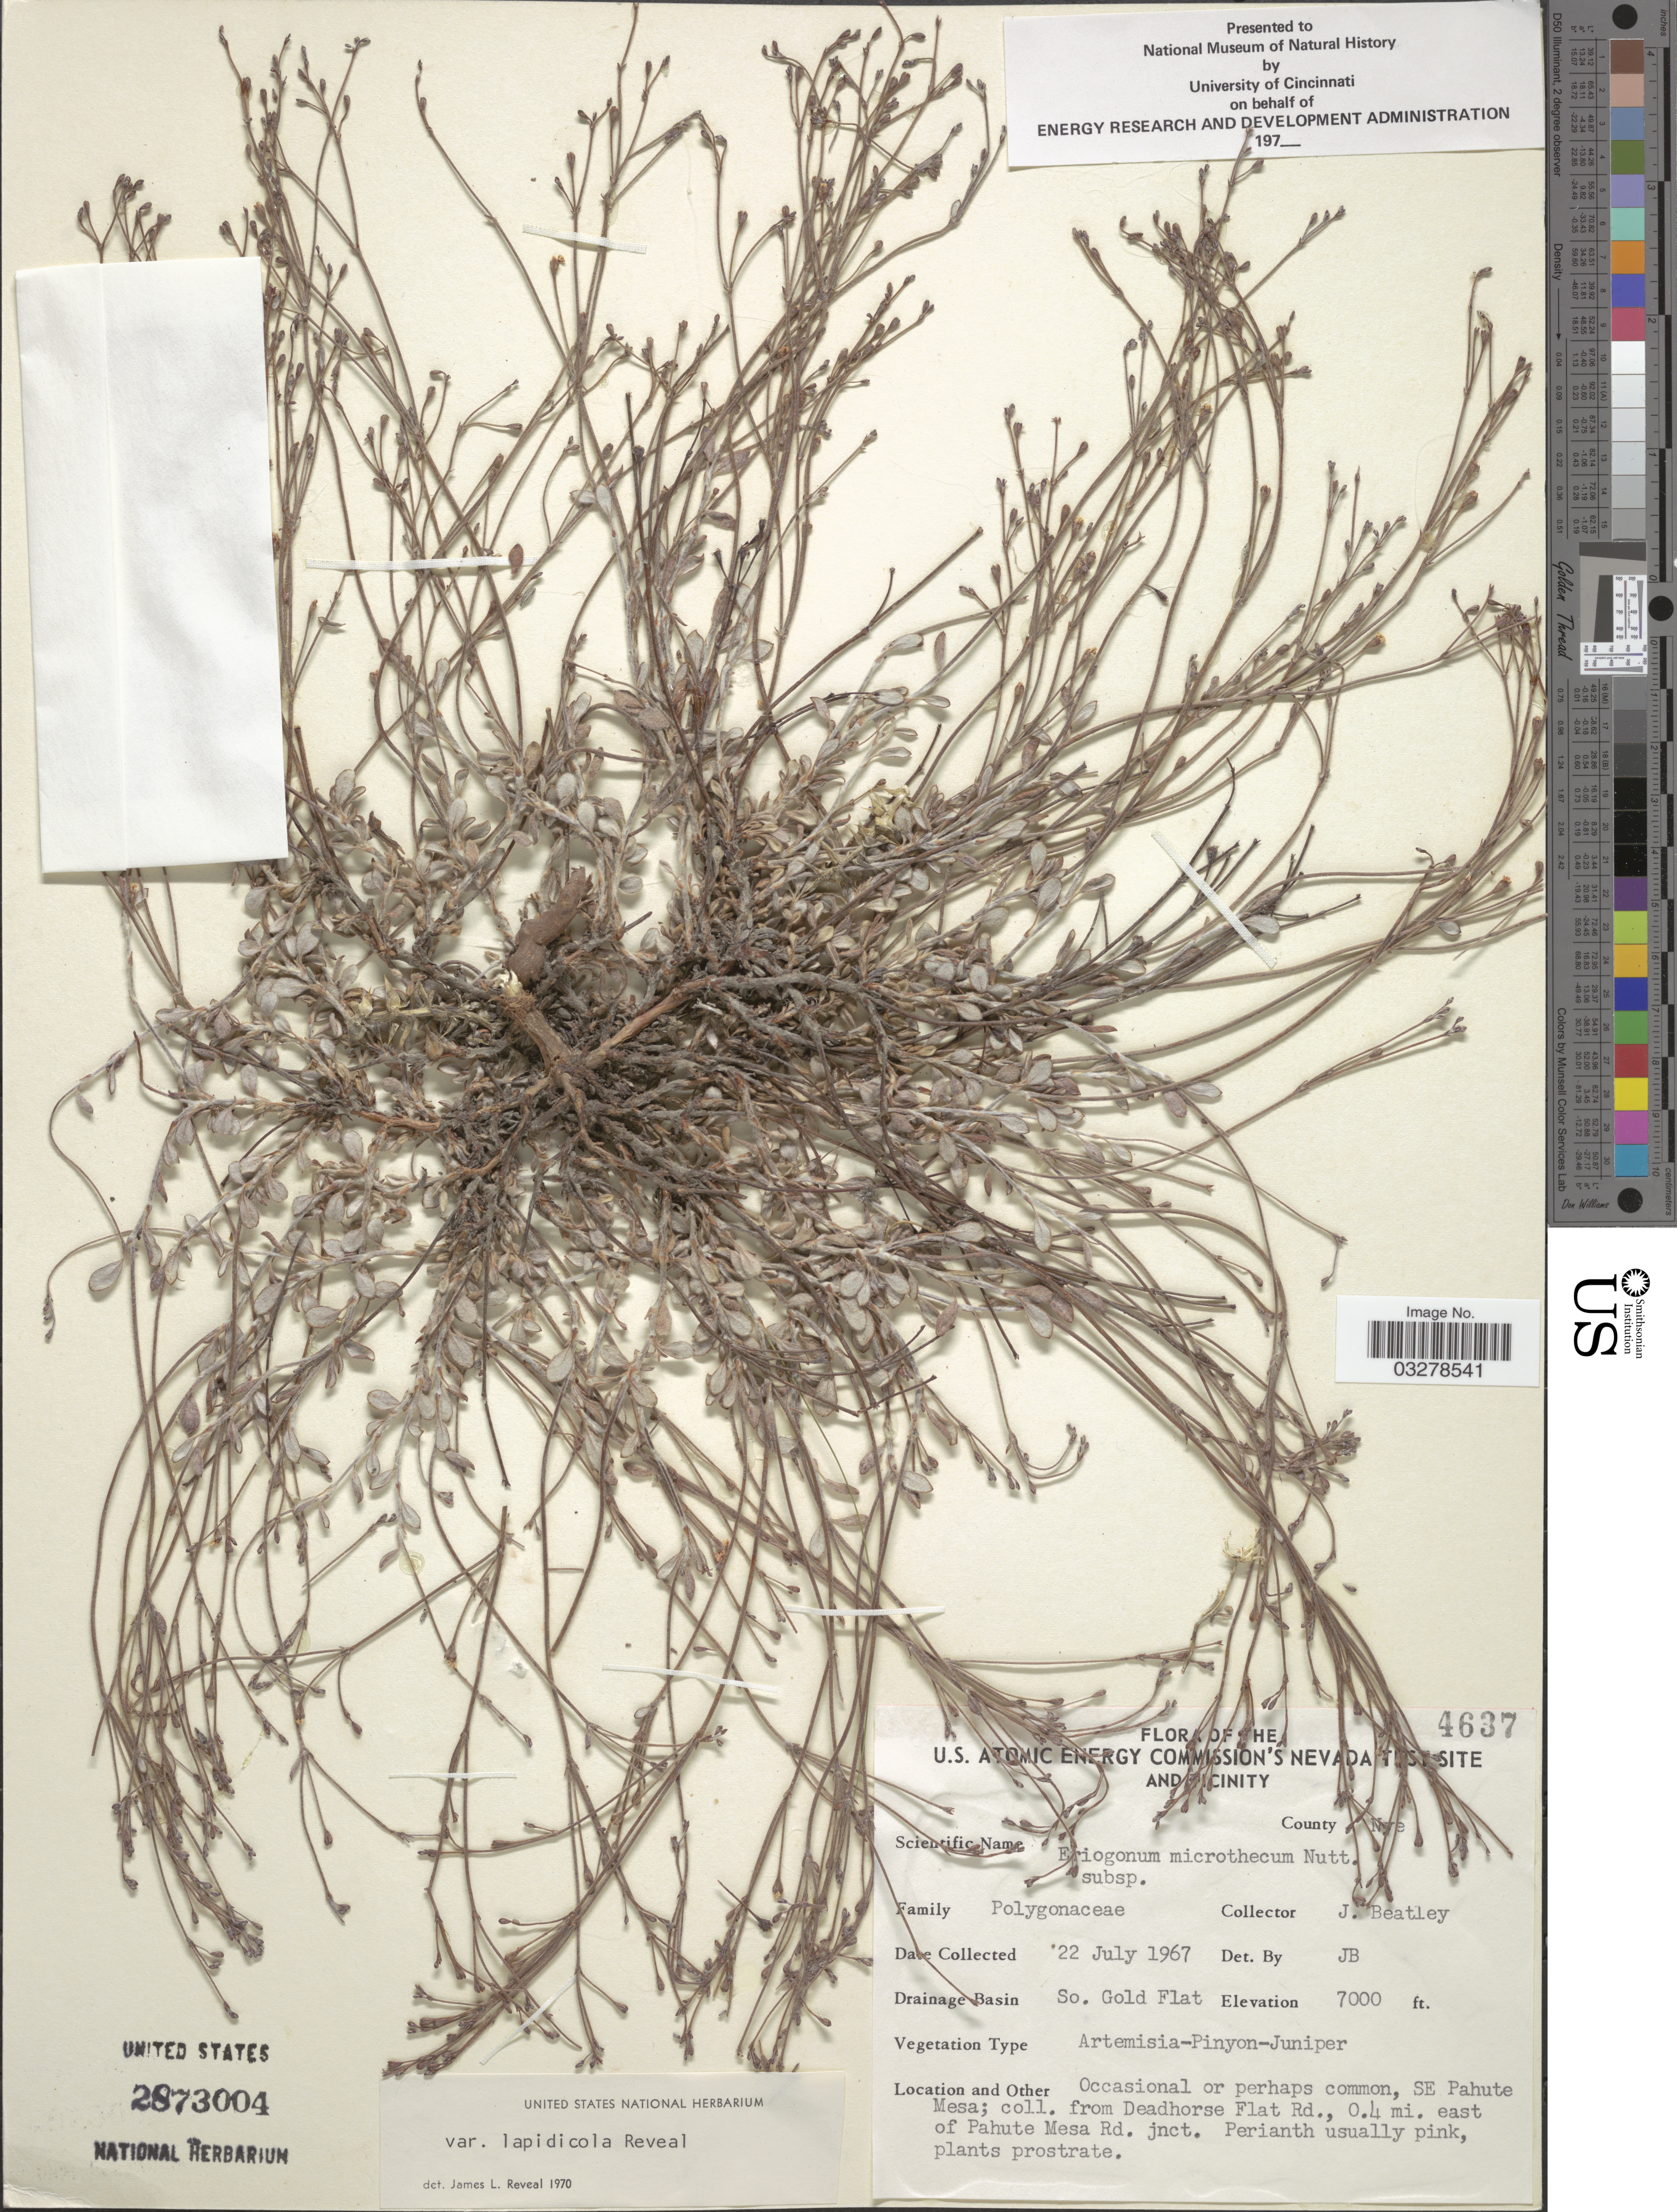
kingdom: Plantae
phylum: Tracheophyta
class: Magnoliopsida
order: Caryophyllales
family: Polygonaceae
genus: Eriogonum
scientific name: Eriogonum microtheca var. lapidicola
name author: Reveal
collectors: J. C. Beatley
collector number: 4637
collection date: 1967-07-22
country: United States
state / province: Nevada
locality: U.S. Atomic Energy Commission's Nevada Test Site and Vicinity. County Nye. Drainage Basin So. Gold Flat. SE Pahute Mesa; col. from Deadhorse Flat Rd., 0.4 mi. east of Pahute Mesa Rd. jnct.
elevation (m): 2134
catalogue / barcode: US 2873004